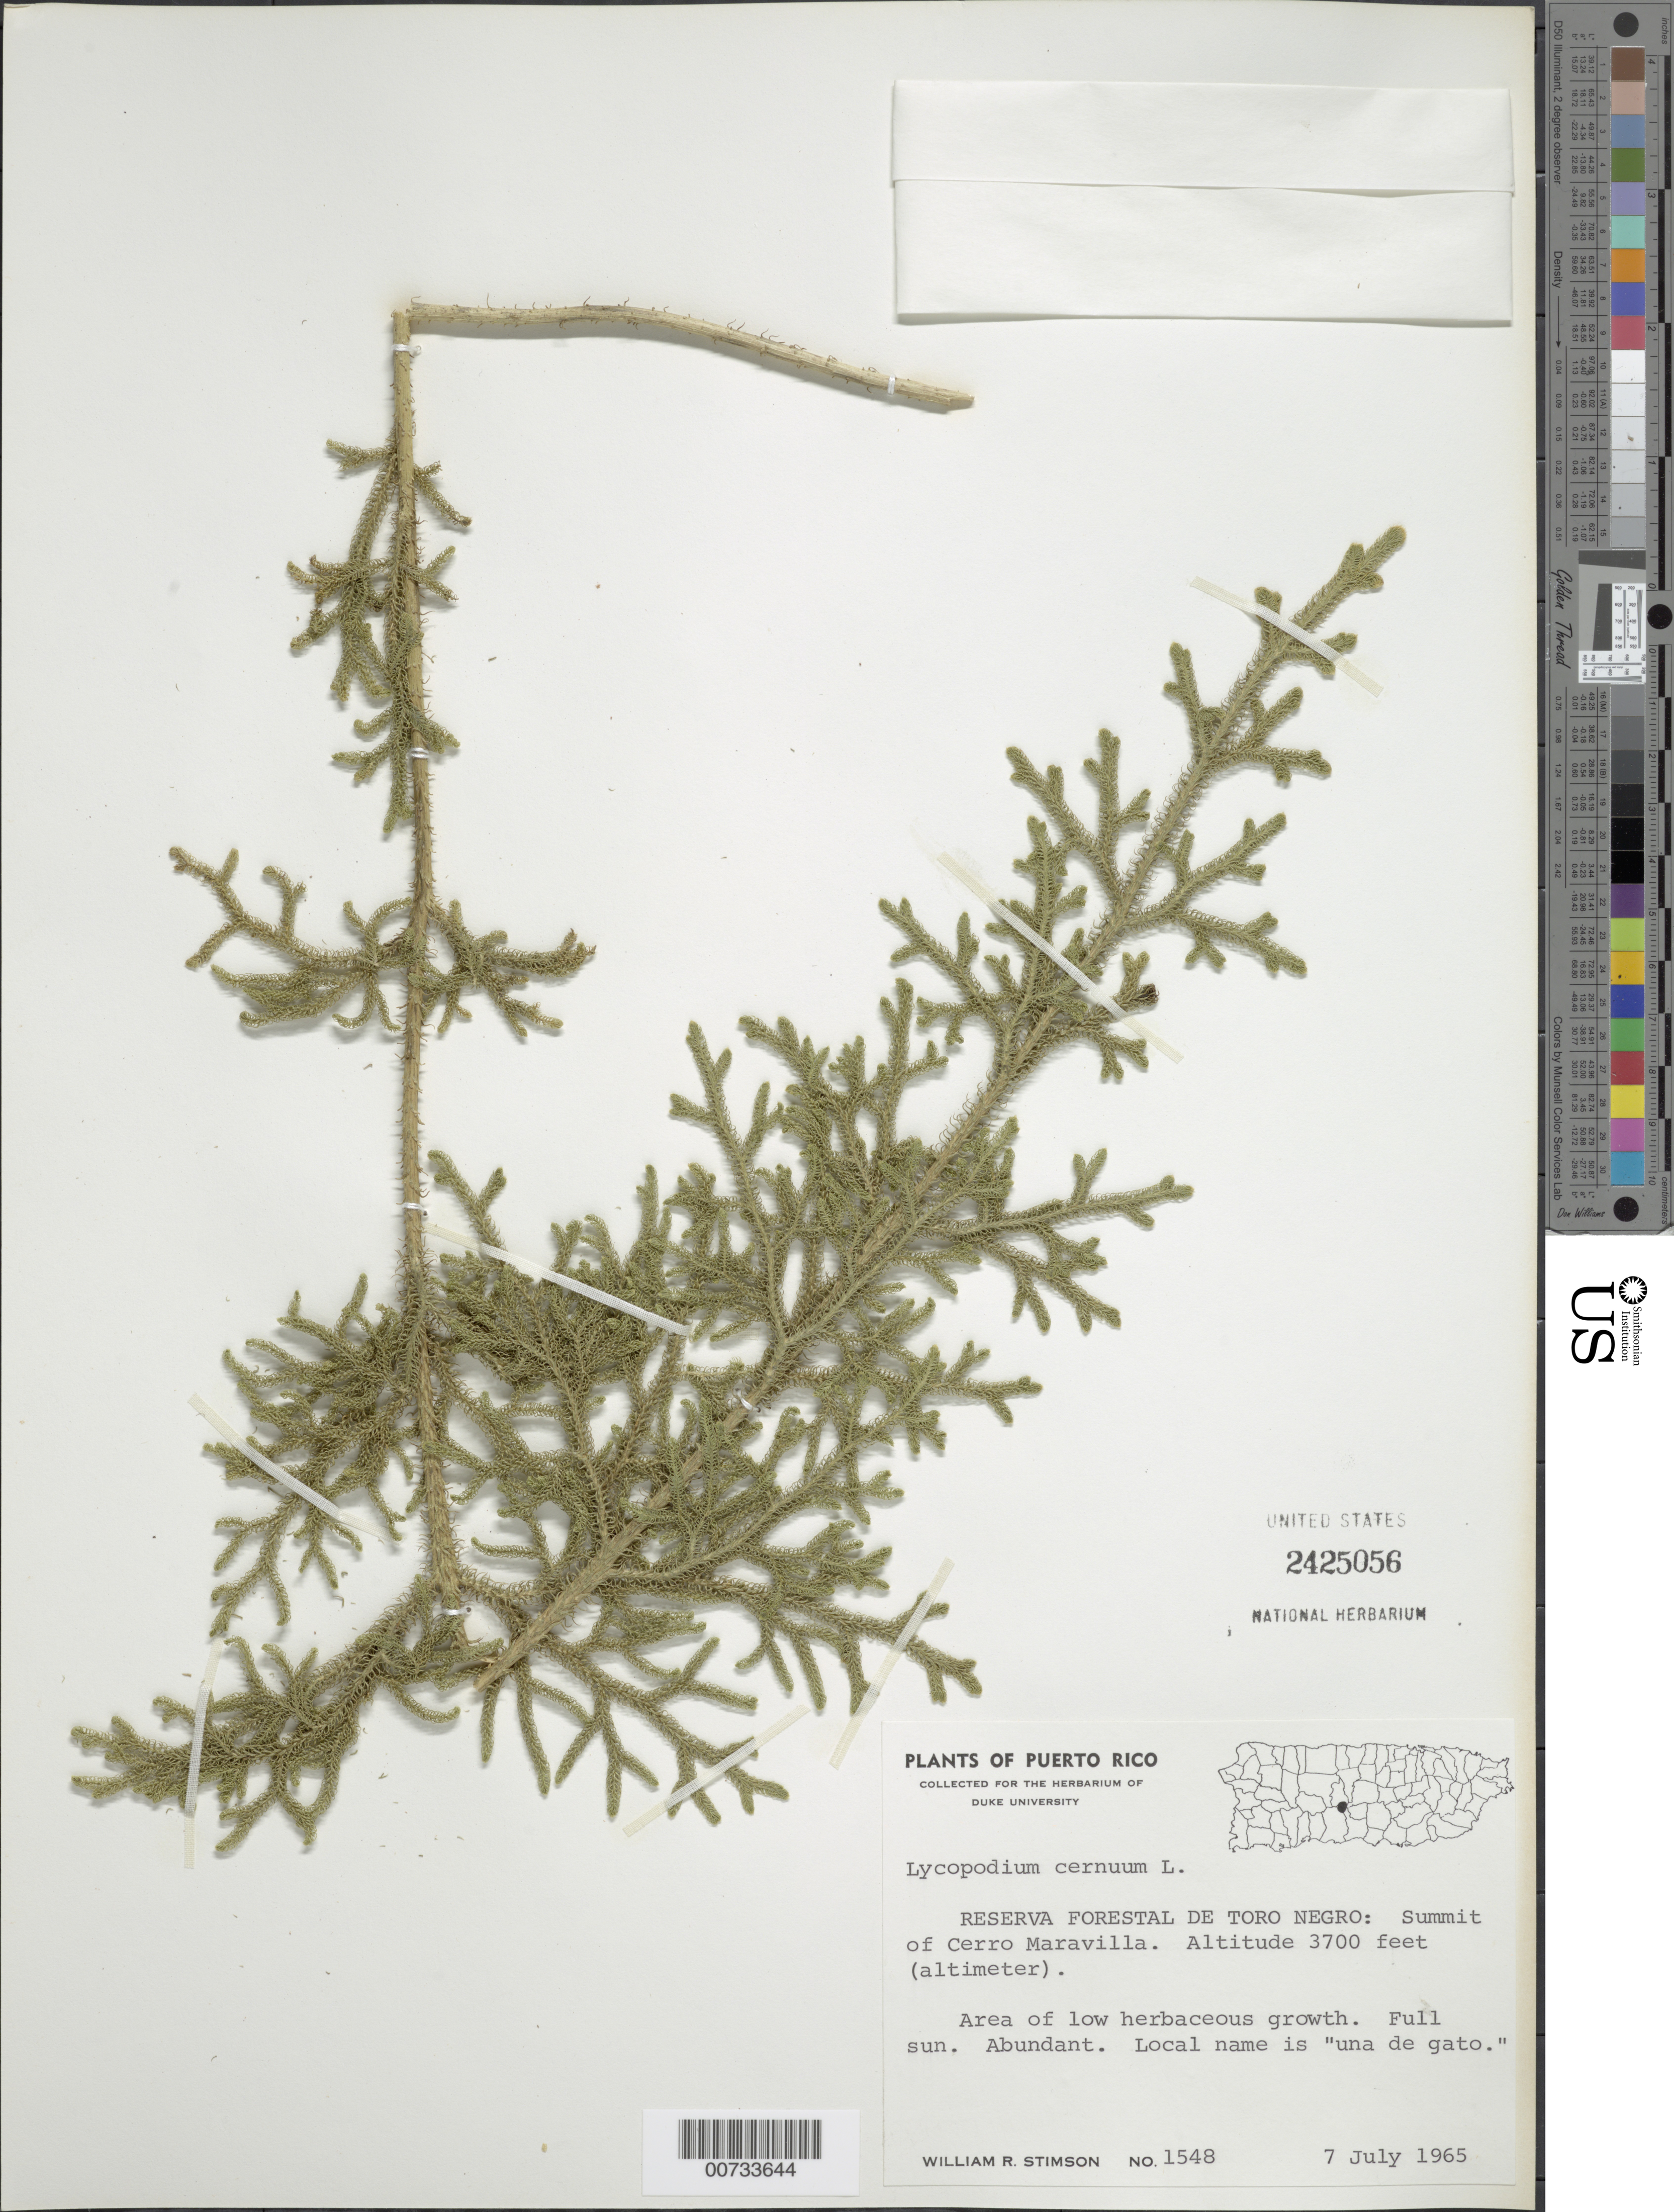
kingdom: Plantae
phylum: Tracheophyta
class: Lycopodiopsida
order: Lycopodiales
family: Lycopodiaceae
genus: Palhinhaea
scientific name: Palhinhaea cernua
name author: (L.) Vasc. & Franco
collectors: W. R. Stimson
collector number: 1548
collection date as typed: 07 Jul 1965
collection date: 1965-07-07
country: Puerto Rico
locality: Reserva Forestal de Toro Negro: Summit of Cerro Maravilla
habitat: Area of low herbaceous growth, full sun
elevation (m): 1128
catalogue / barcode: US 2425056